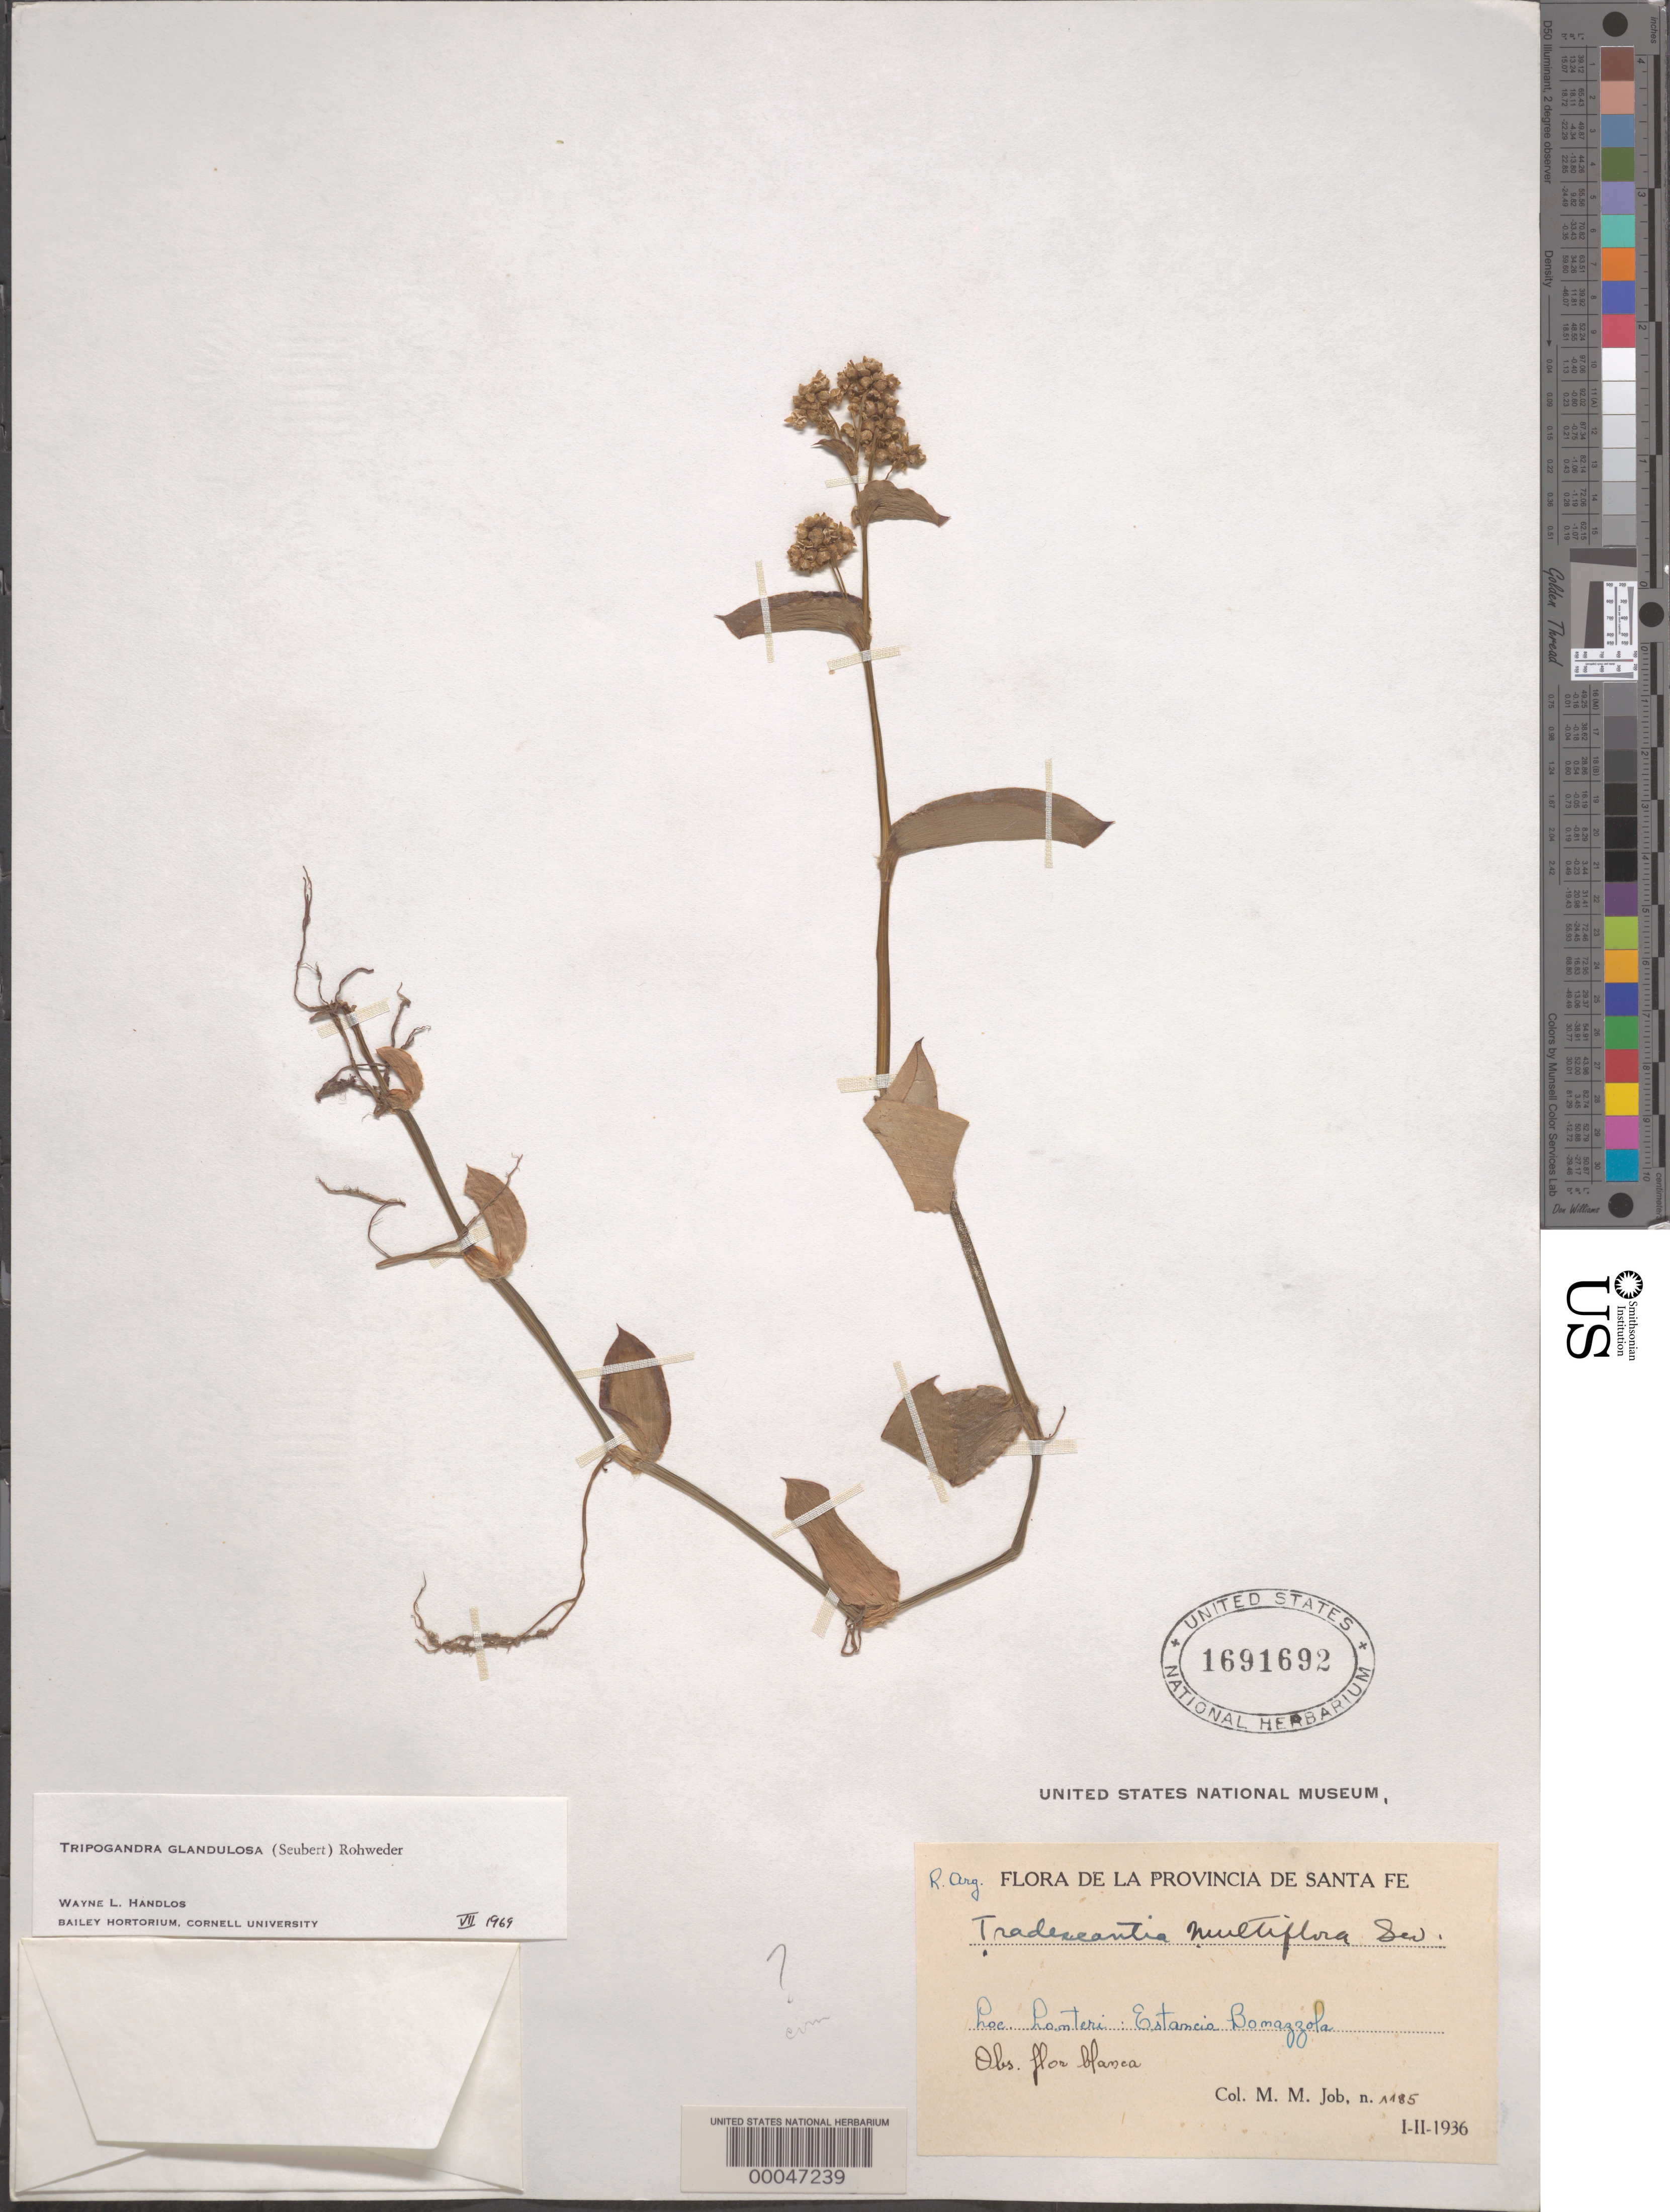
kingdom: Plantae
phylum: Tracheophyta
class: Liliopsida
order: Commelinales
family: Commelinaceae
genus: Tripogandra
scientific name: Tripogandra glandulosa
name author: (Seub.) Rohweder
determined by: Handlos, W. L.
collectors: M. Job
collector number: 185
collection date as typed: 01 Feb 1936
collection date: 1936-02-01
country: Argentina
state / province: Santa Fe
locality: Bomazzola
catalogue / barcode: US 1691692